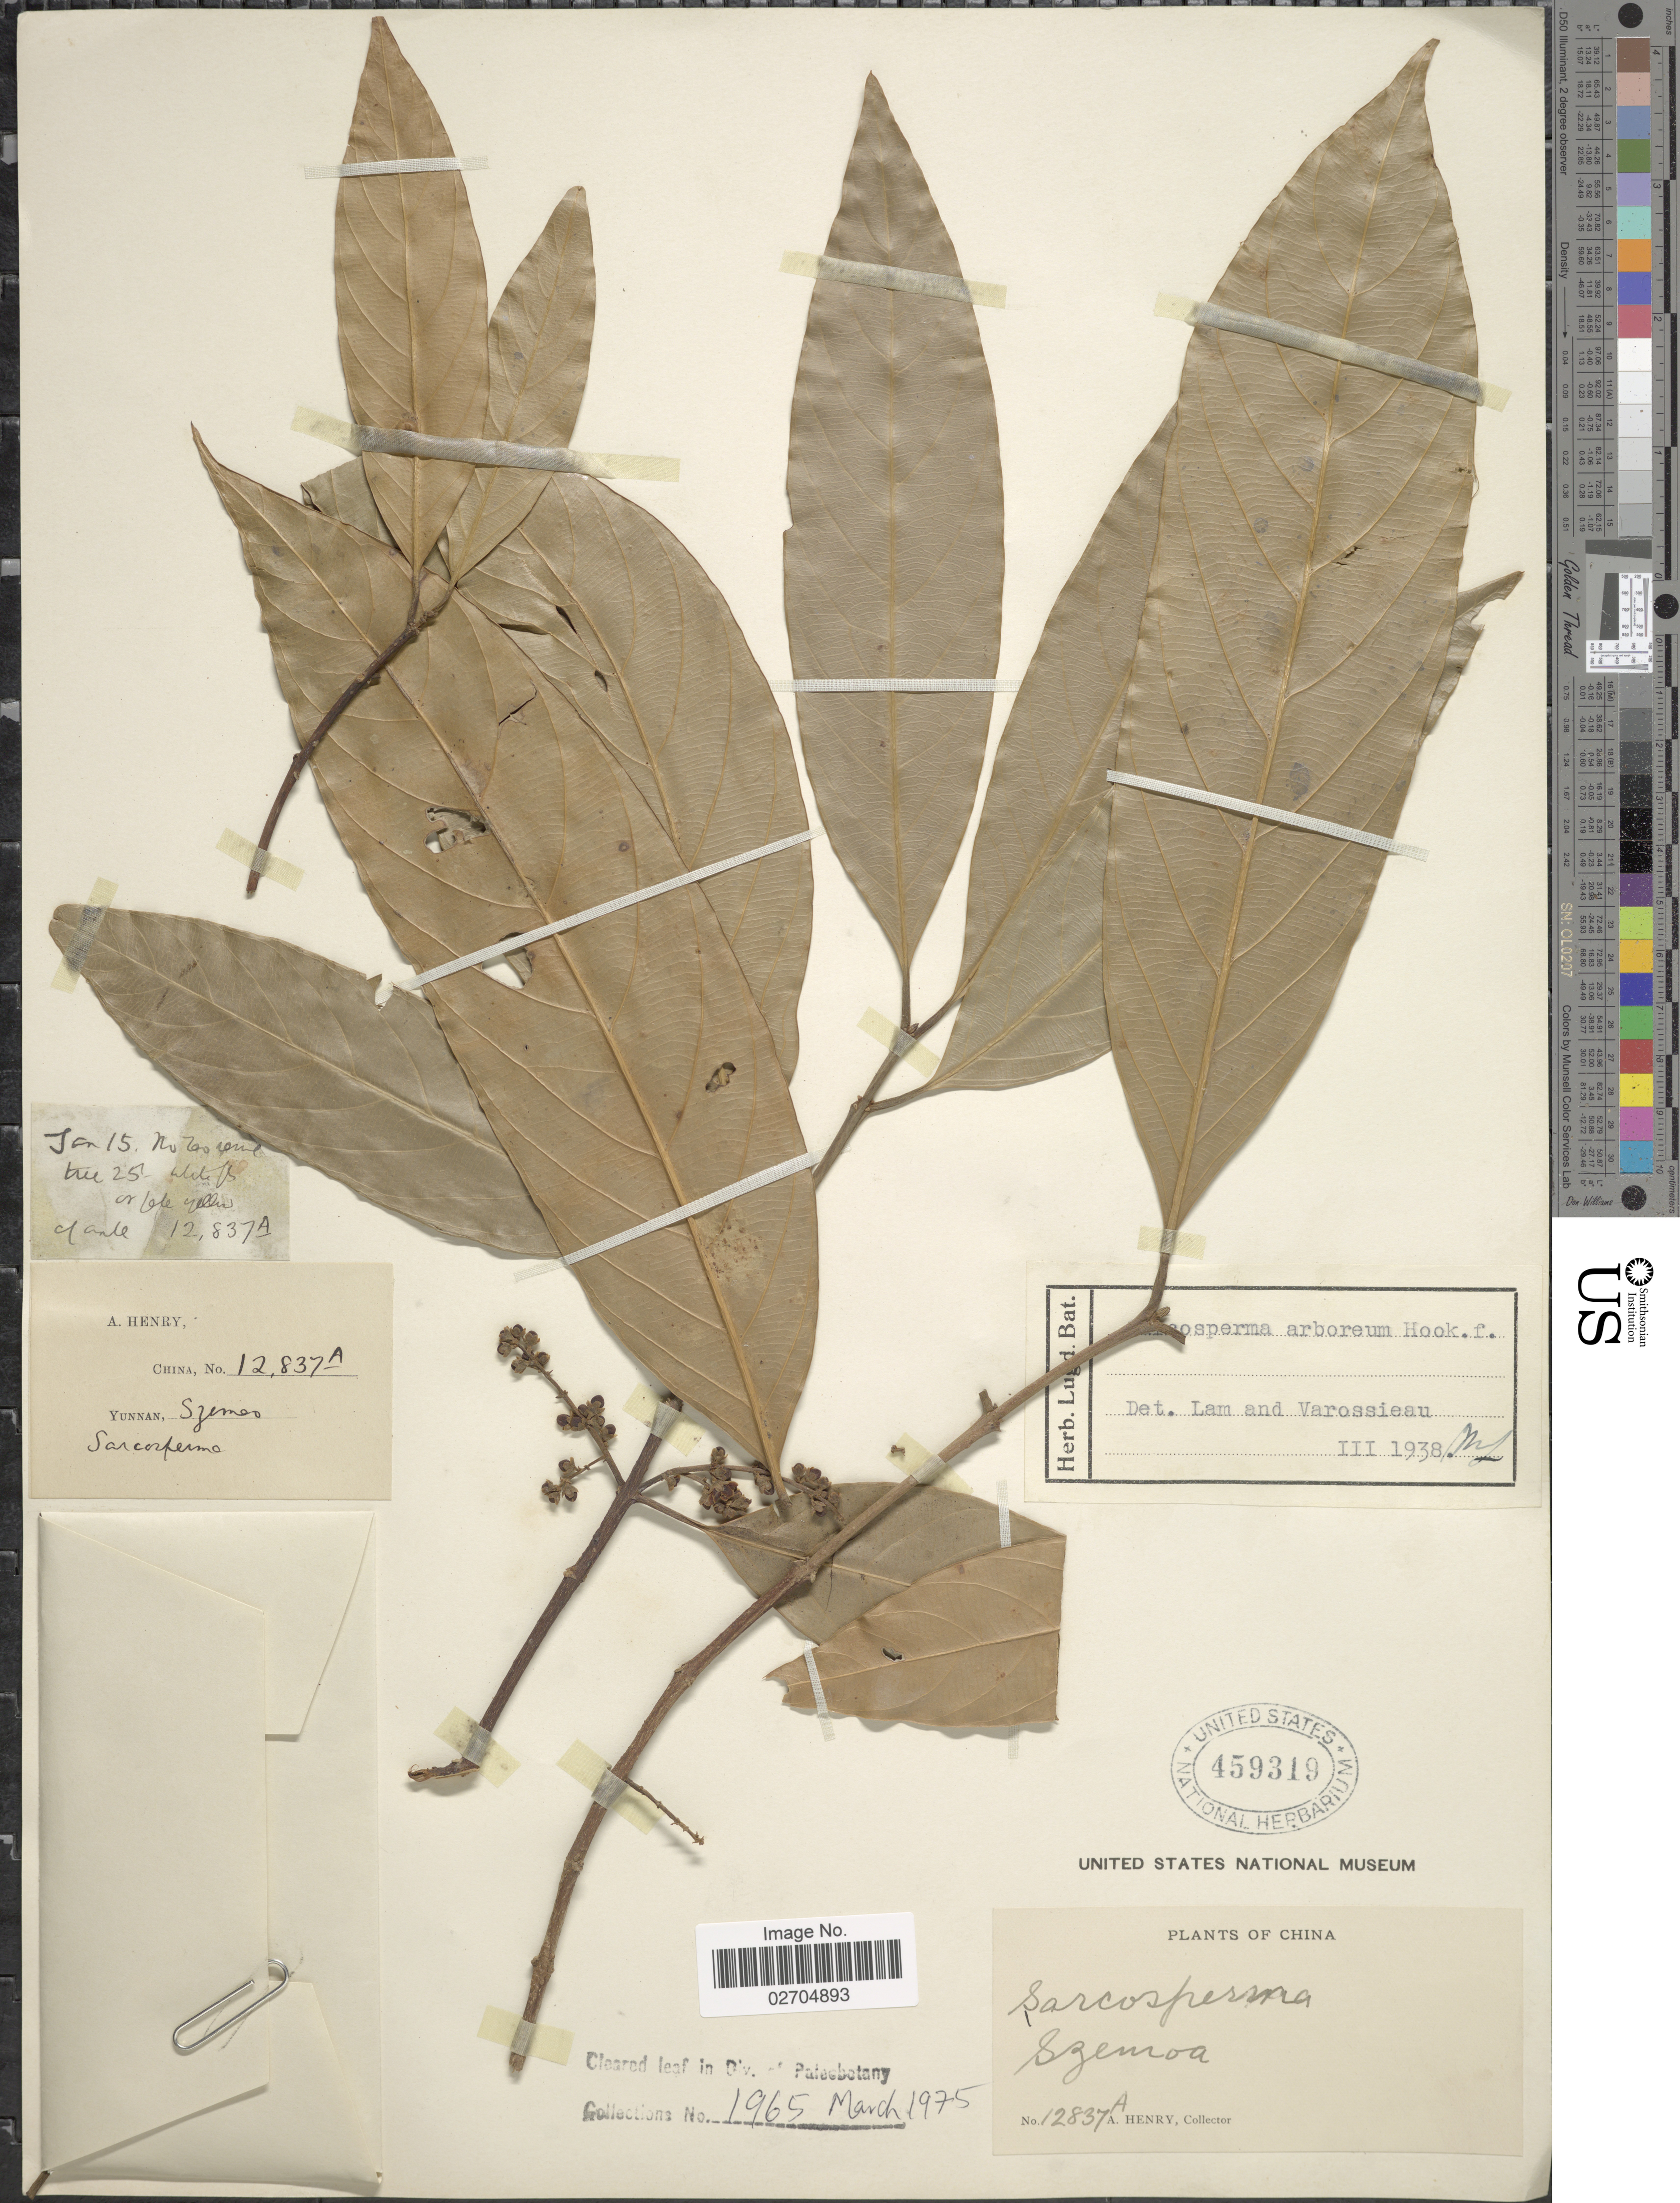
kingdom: Plantae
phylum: Tracheophyta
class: Magnoliopsida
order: Ericales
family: Sapotaceae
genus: Sarcosperma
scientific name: Sarcosperma arboreum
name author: Hook. f.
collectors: A. Henry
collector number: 12837 A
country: China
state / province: Yunnan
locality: Szemoa.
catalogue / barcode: US 459319